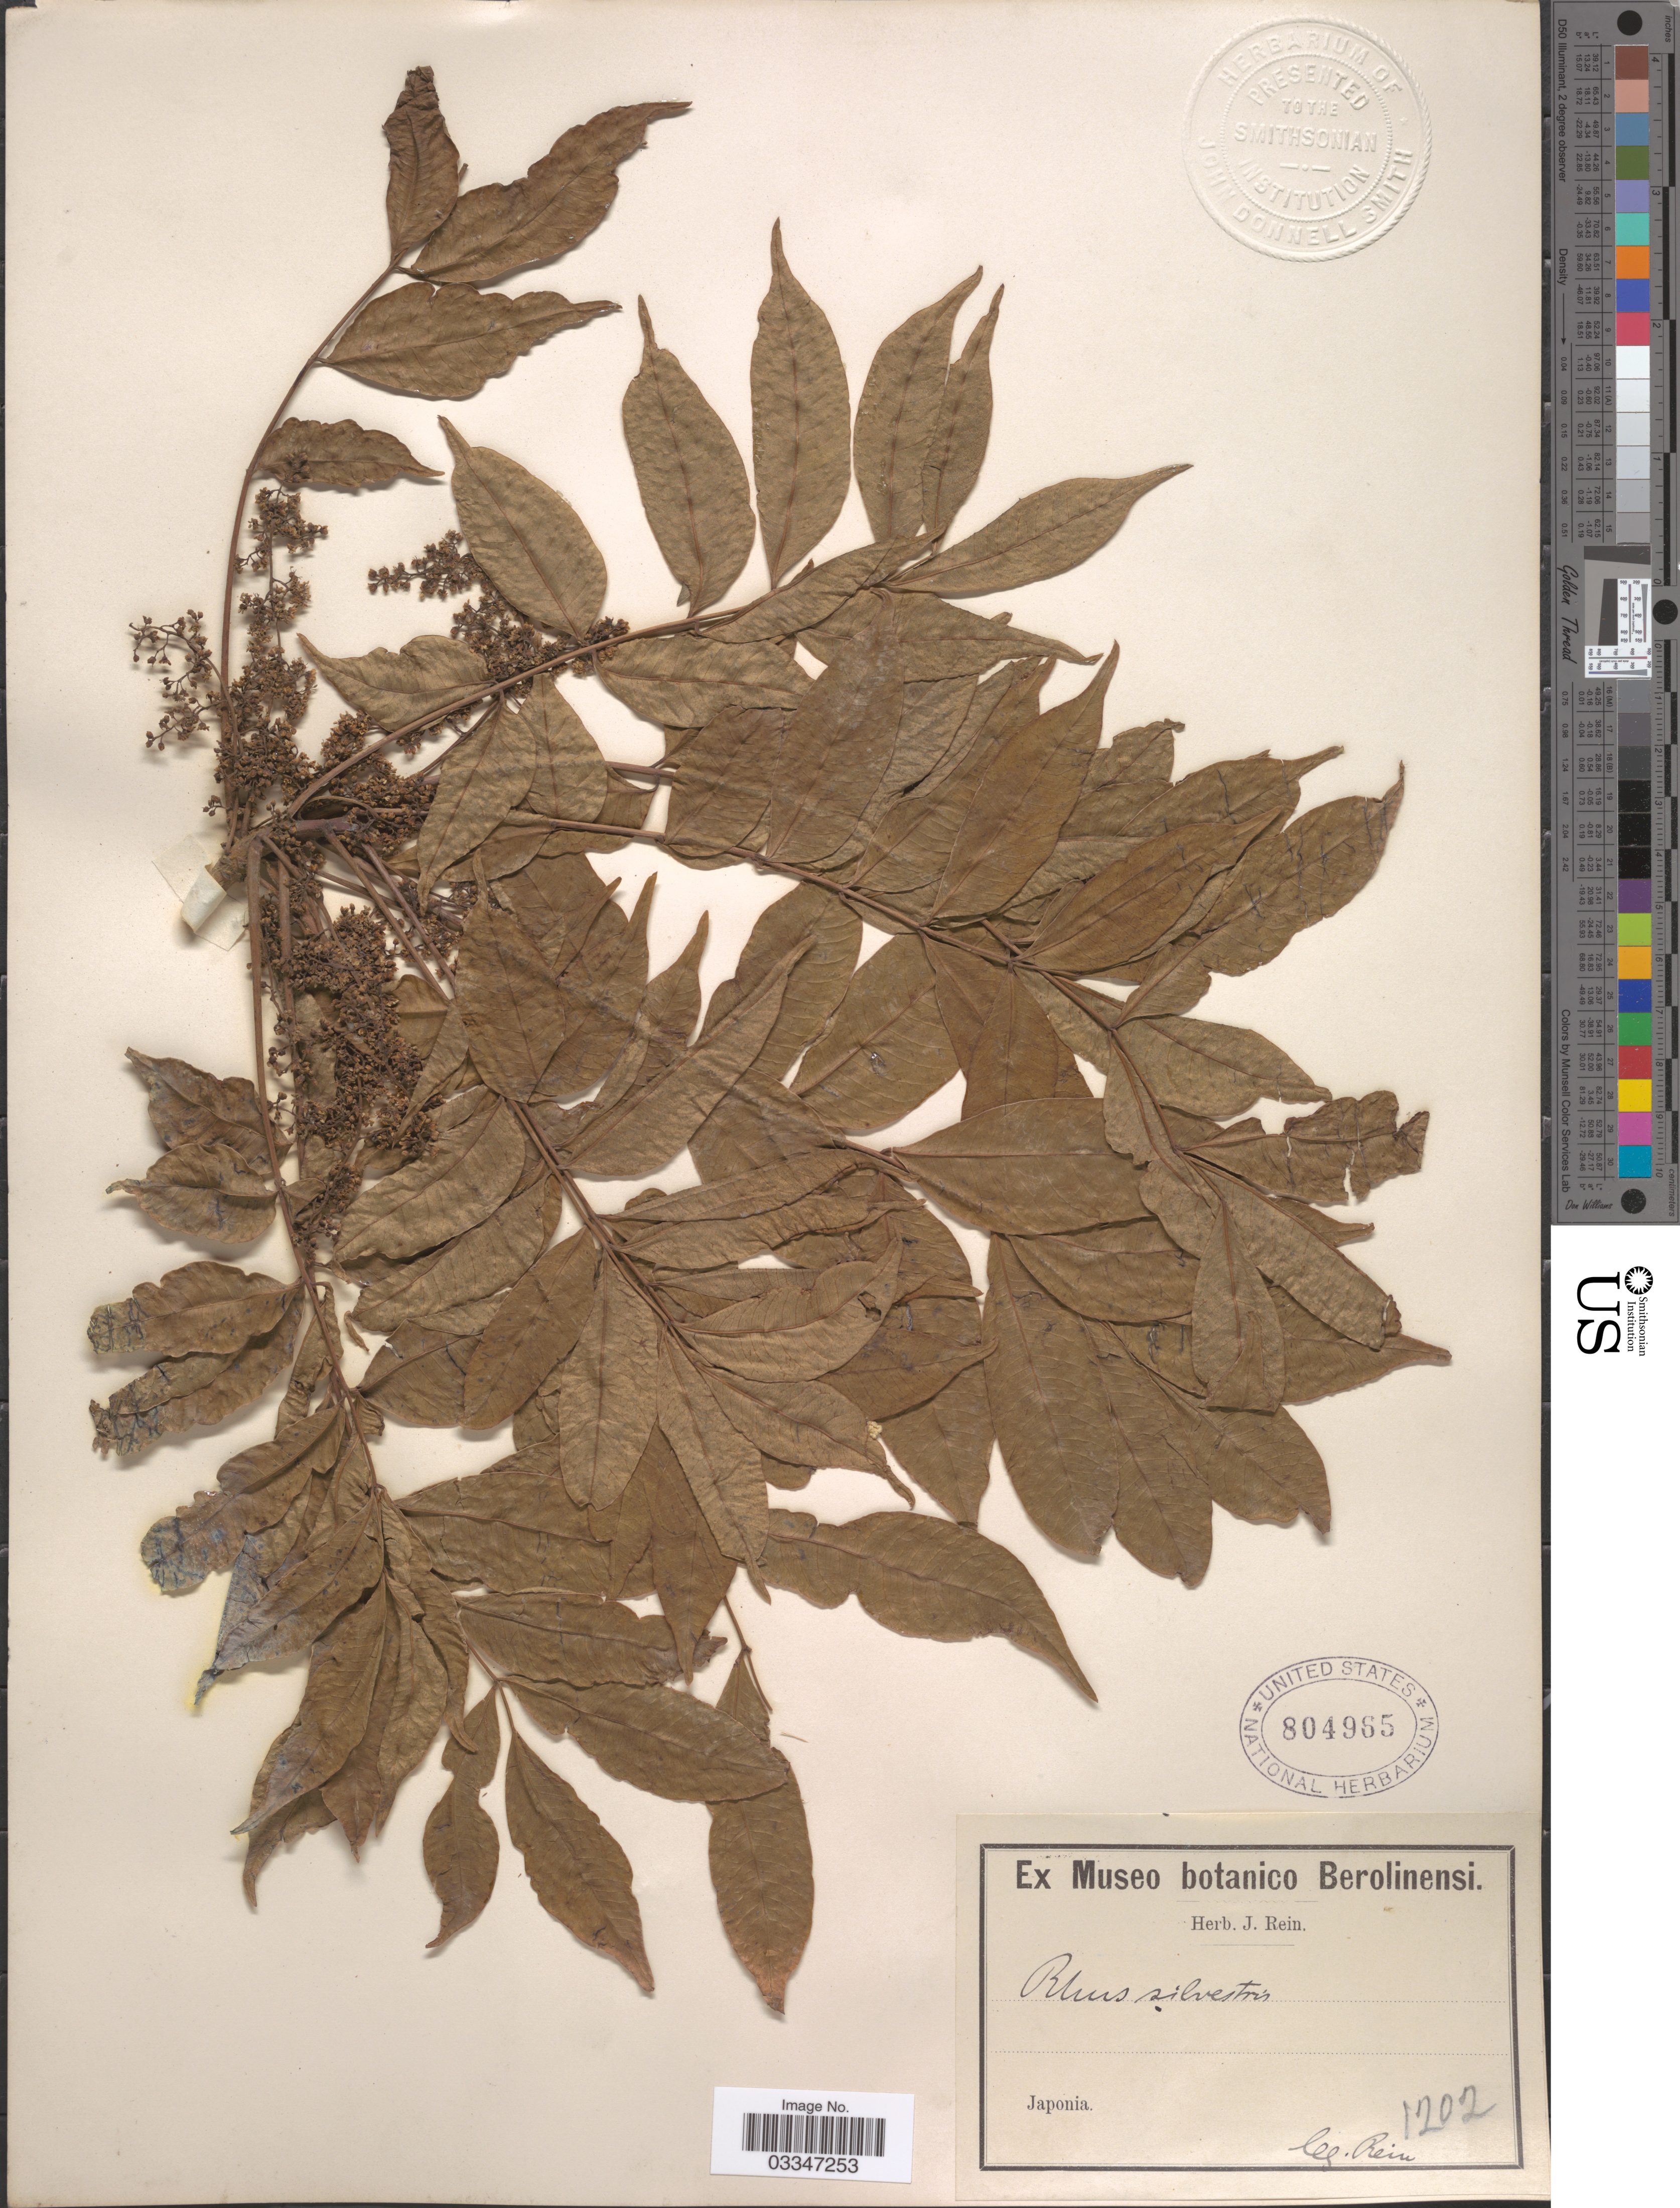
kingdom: Plantae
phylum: Tracheophyta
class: Magnoliopsida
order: Sapindales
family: Anacardiaceae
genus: Rhus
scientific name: Rhus sylvestris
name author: Siebold & Zucc.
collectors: J. Rein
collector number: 1202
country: Japan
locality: Japonia.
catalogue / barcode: US 804965